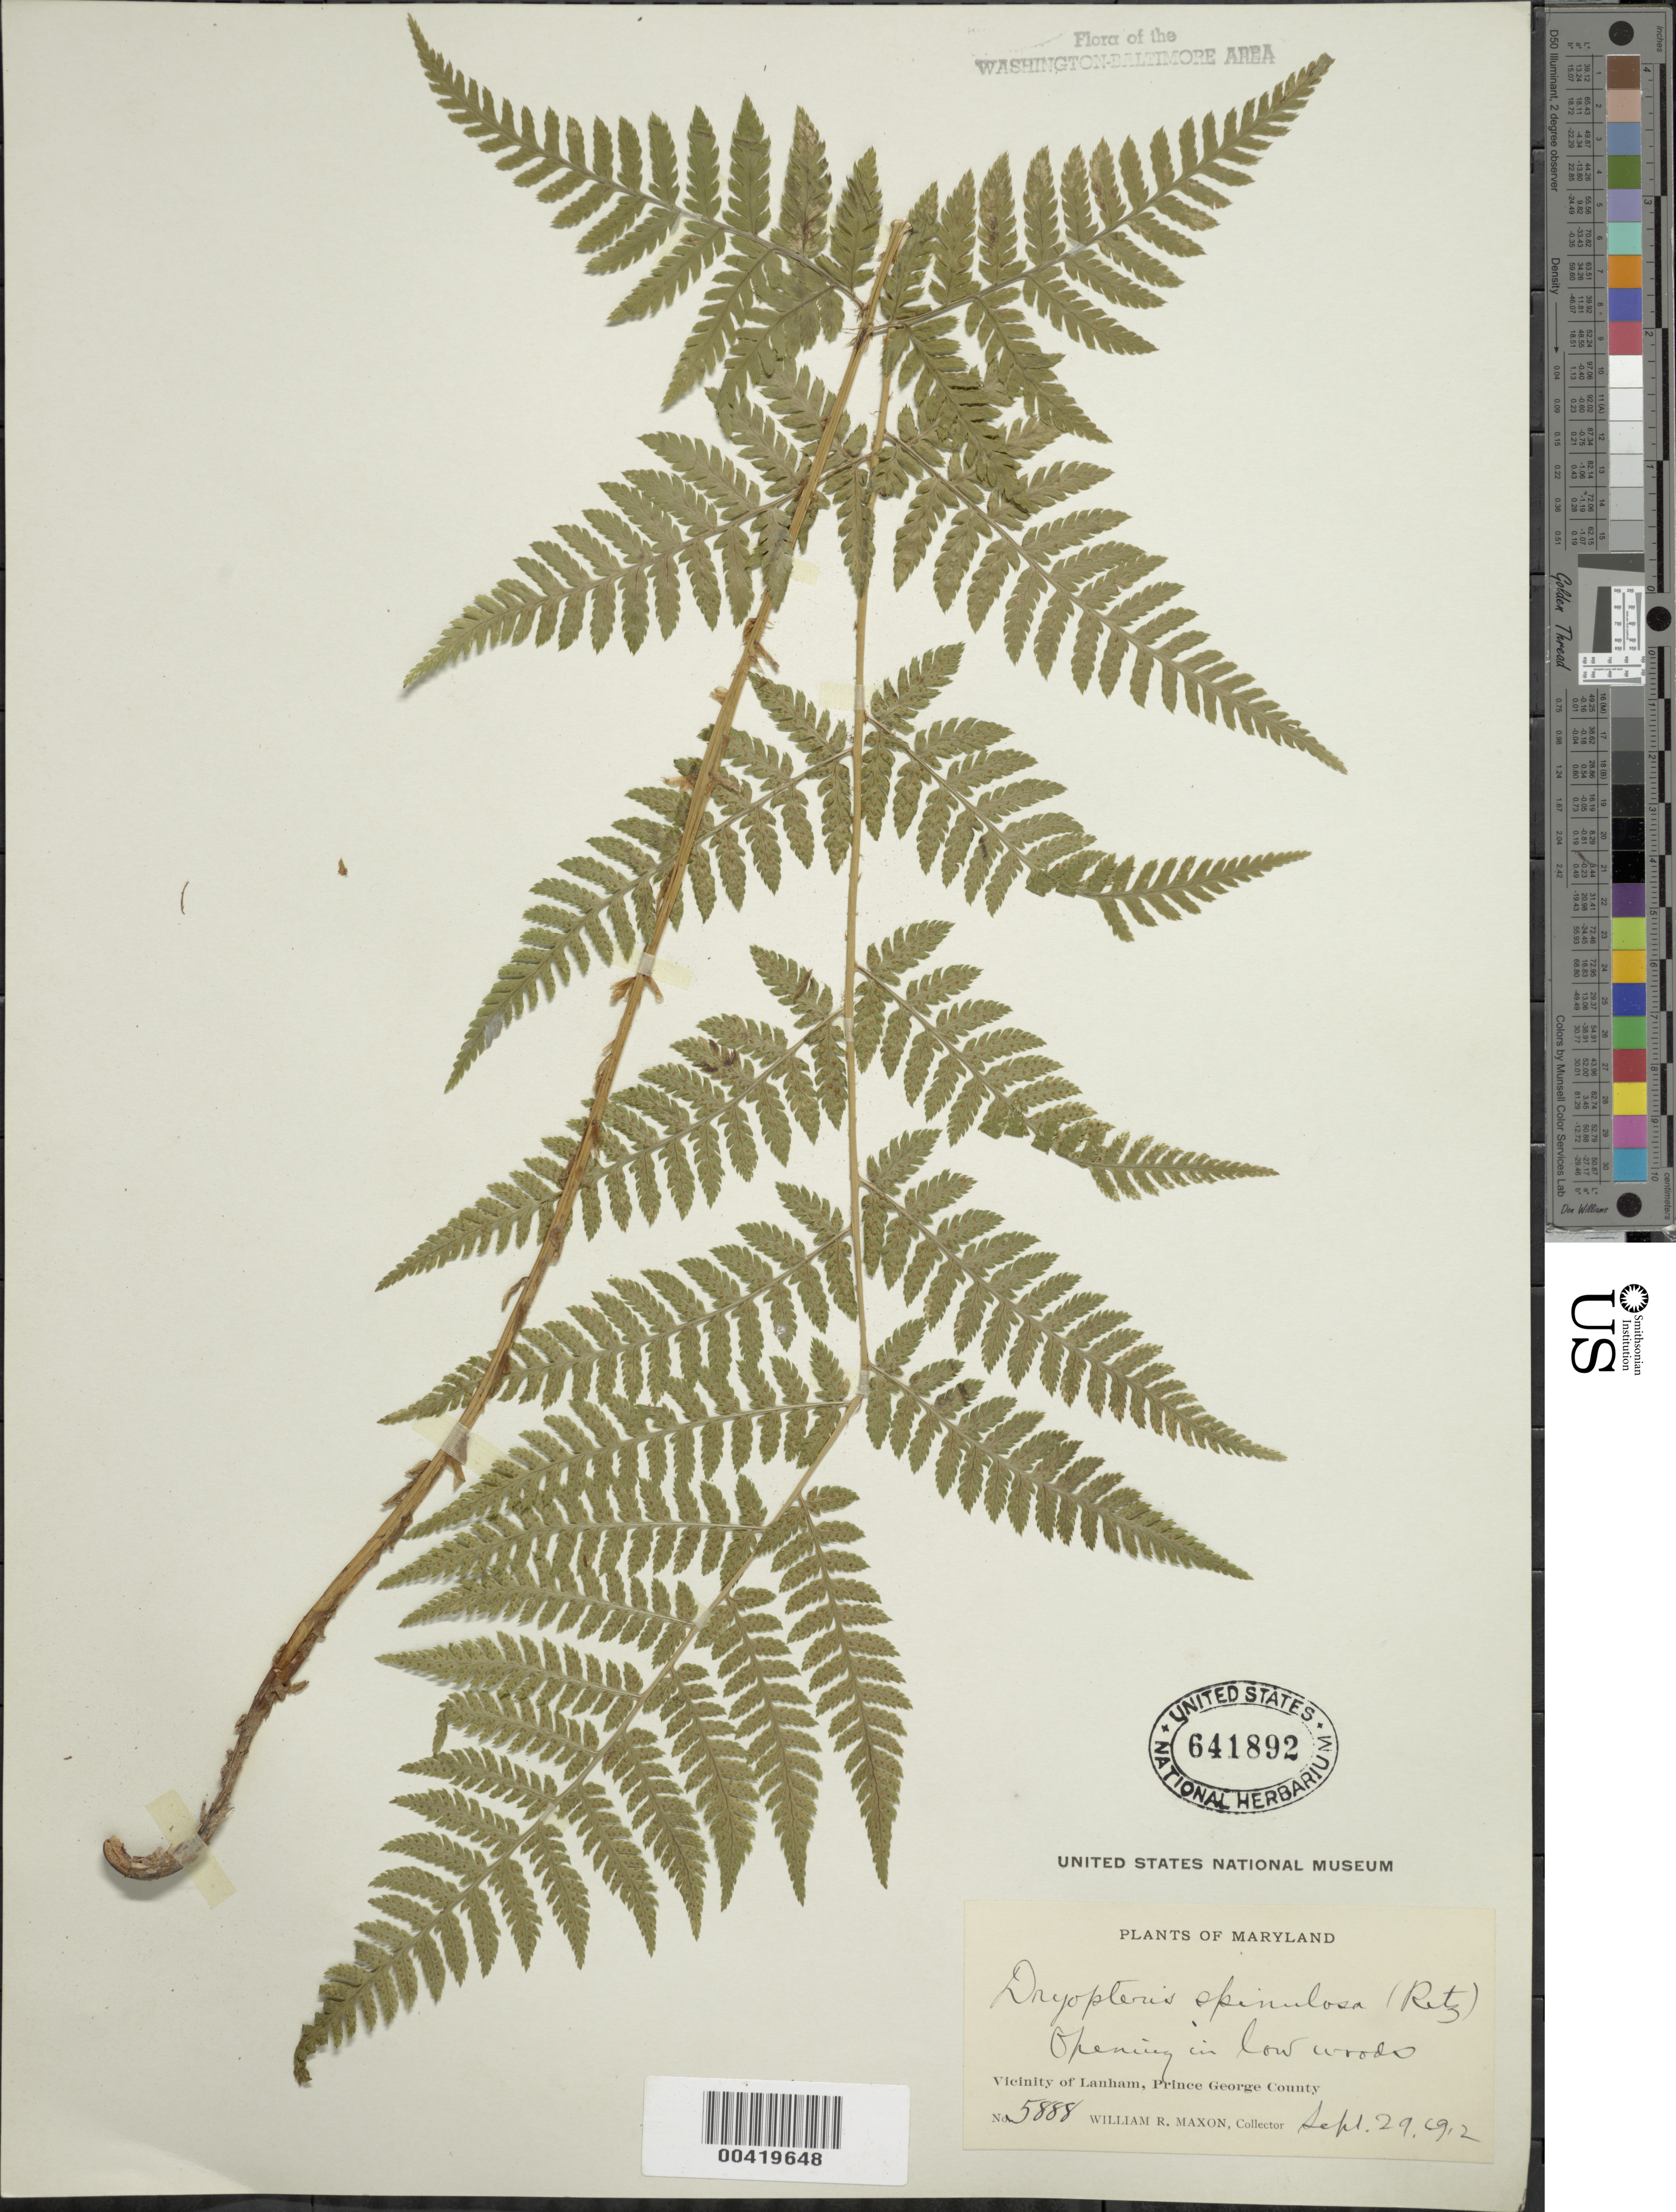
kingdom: Plantae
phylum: Tracheophyta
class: Polypodiopsida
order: Polypodiales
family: Dryopteridaceae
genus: Dryopteris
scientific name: Dryopteris carthusiana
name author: (Villars) H.P. Fuchs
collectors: W. R. Maxon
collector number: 5888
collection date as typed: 29 Sep 1912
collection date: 1912-09-29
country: United States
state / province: Maryland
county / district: Prince George's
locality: Lanham vicinity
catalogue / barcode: US 641892